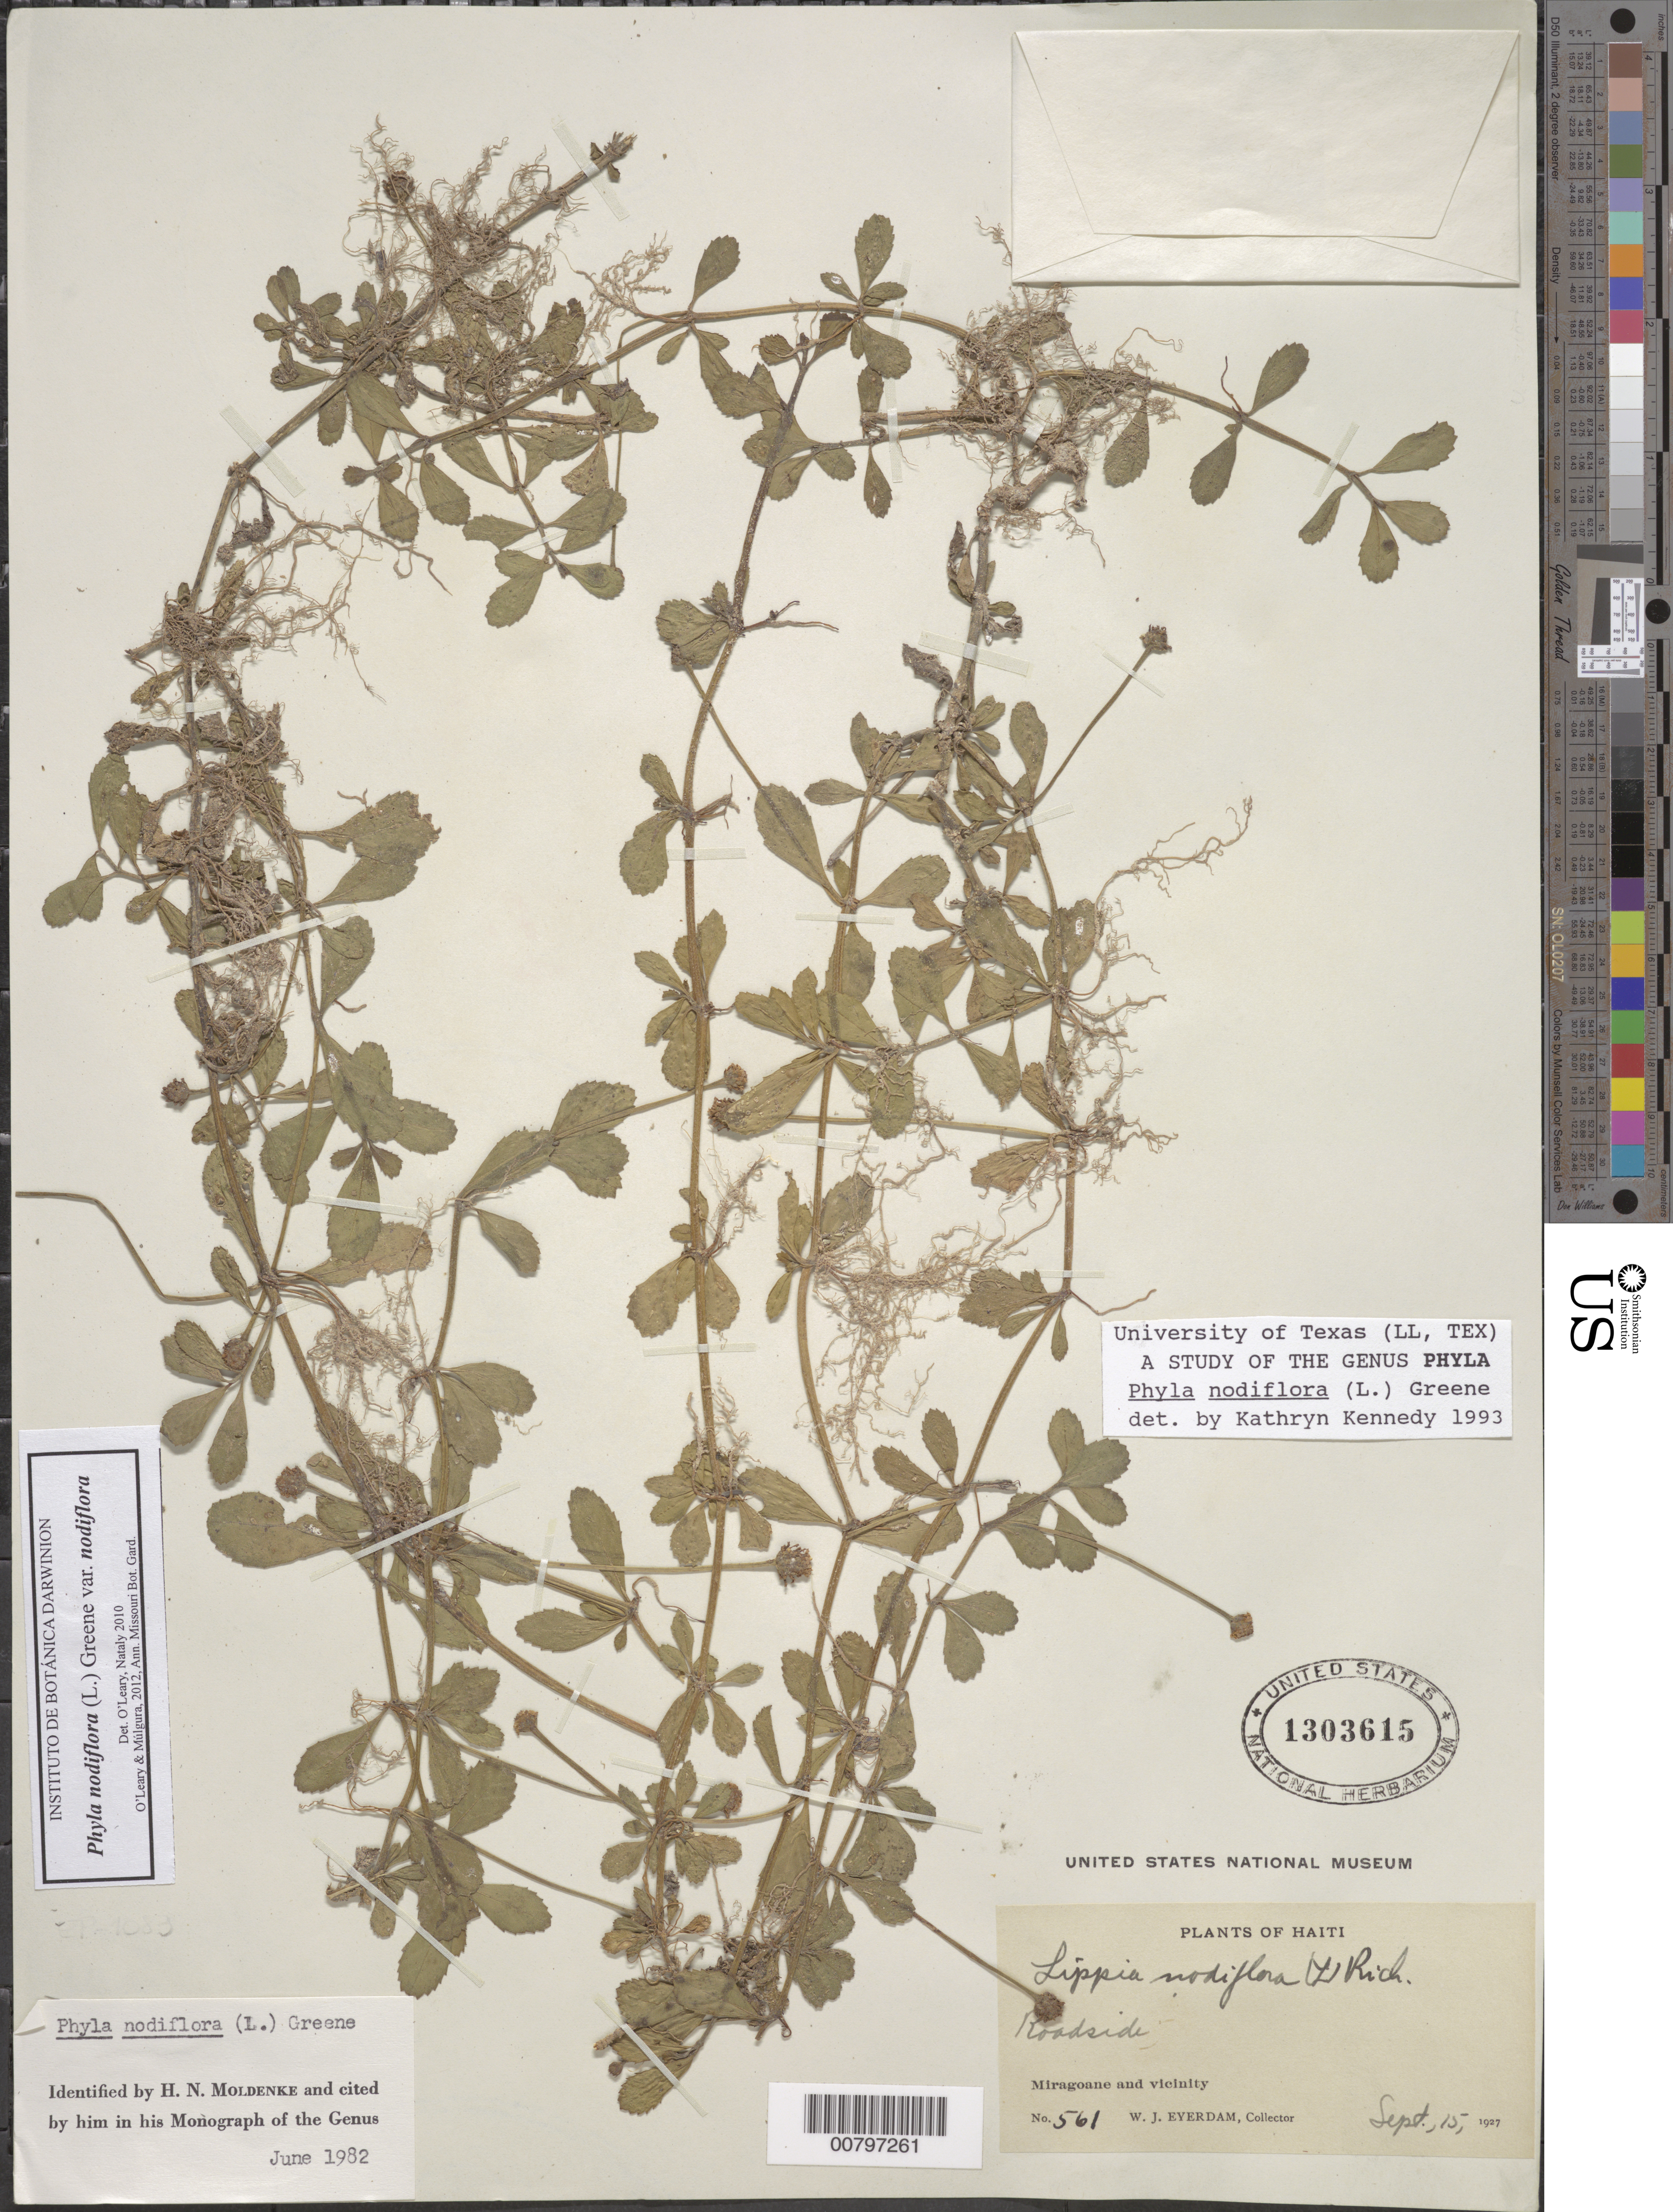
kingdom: Plantae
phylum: Tracheophyta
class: Magnoliopsida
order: Lamiales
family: Verbenaceae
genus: Phyla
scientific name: Phyla nodiflora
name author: (L.) Greene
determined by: Kennedy, K.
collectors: W. J. Eyerdam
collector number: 561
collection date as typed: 15 Sep 1927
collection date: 1927-09-15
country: Haiti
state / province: Grand'Anse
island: Hispaniola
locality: Vicinity of Miragoane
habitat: Roadside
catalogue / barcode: US 1303615